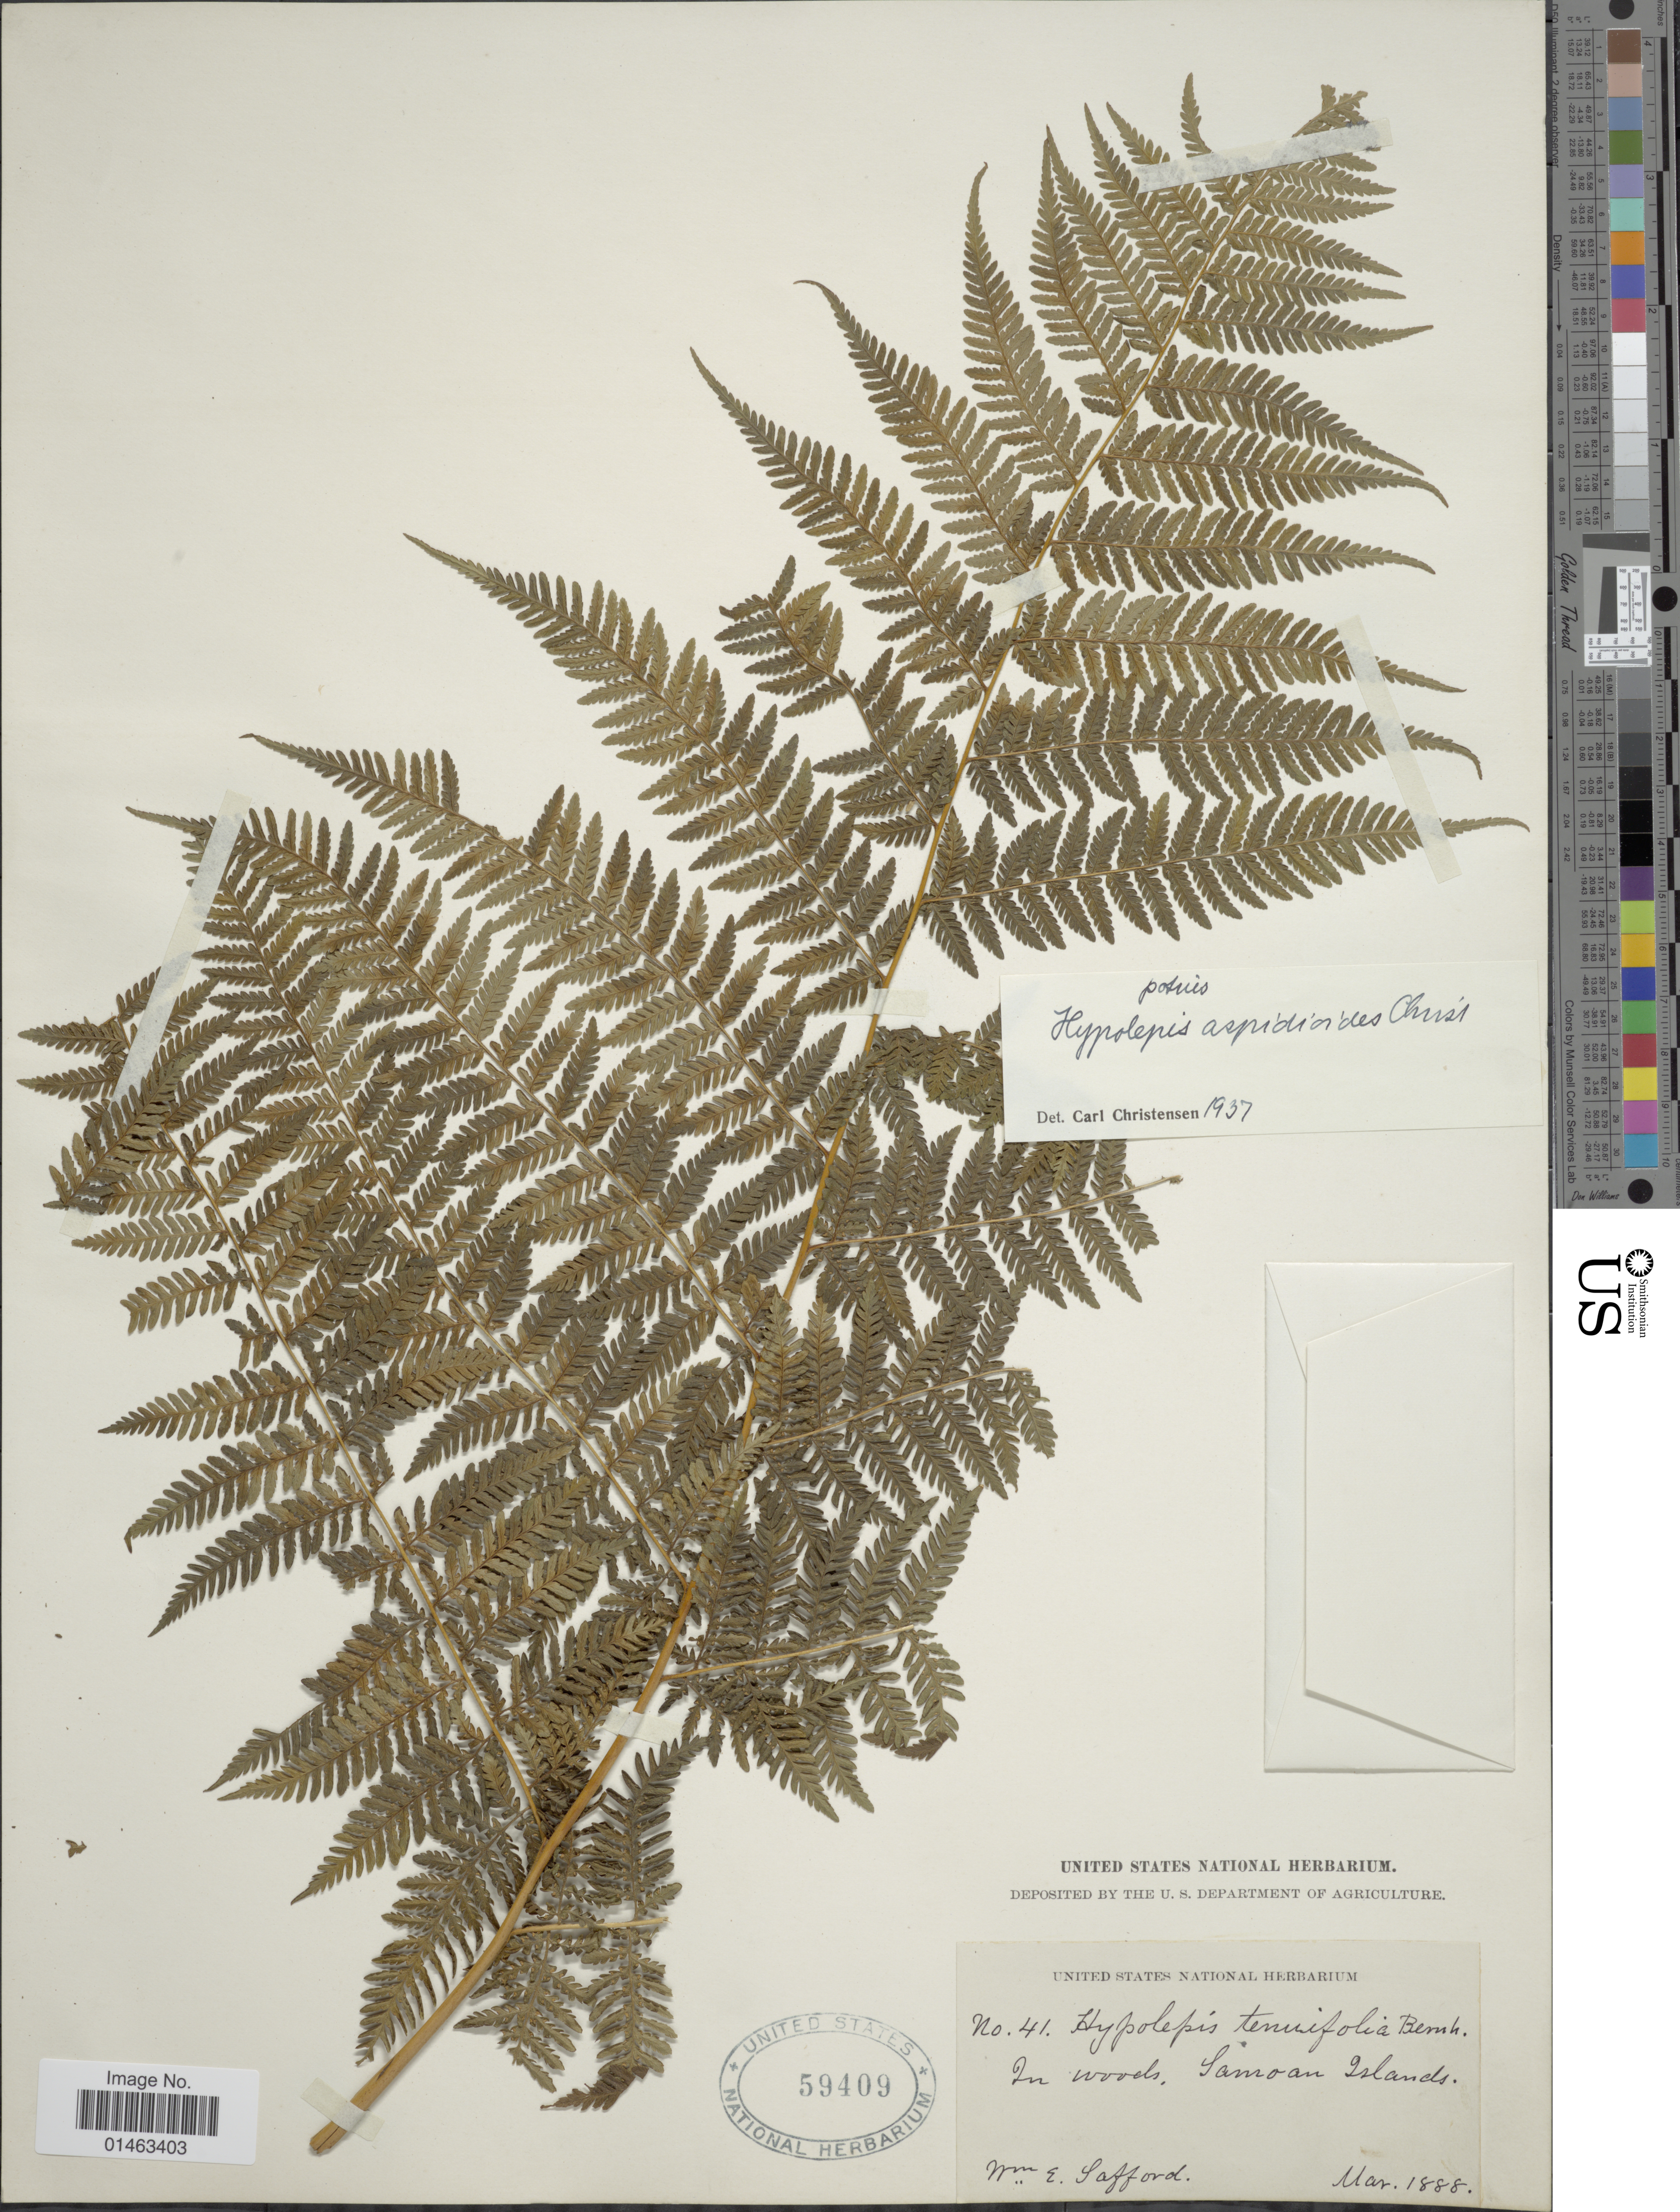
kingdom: Plantae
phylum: Tracheophyta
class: Polypodiopsida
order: Polypodiales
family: Dennstaedtiaceae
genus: Hypolepis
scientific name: Hypolepis aspidioides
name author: Christ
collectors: W. E. Safford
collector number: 41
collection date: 1888-03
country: American Samoa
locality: Samoan Islands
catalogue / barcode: US 59409